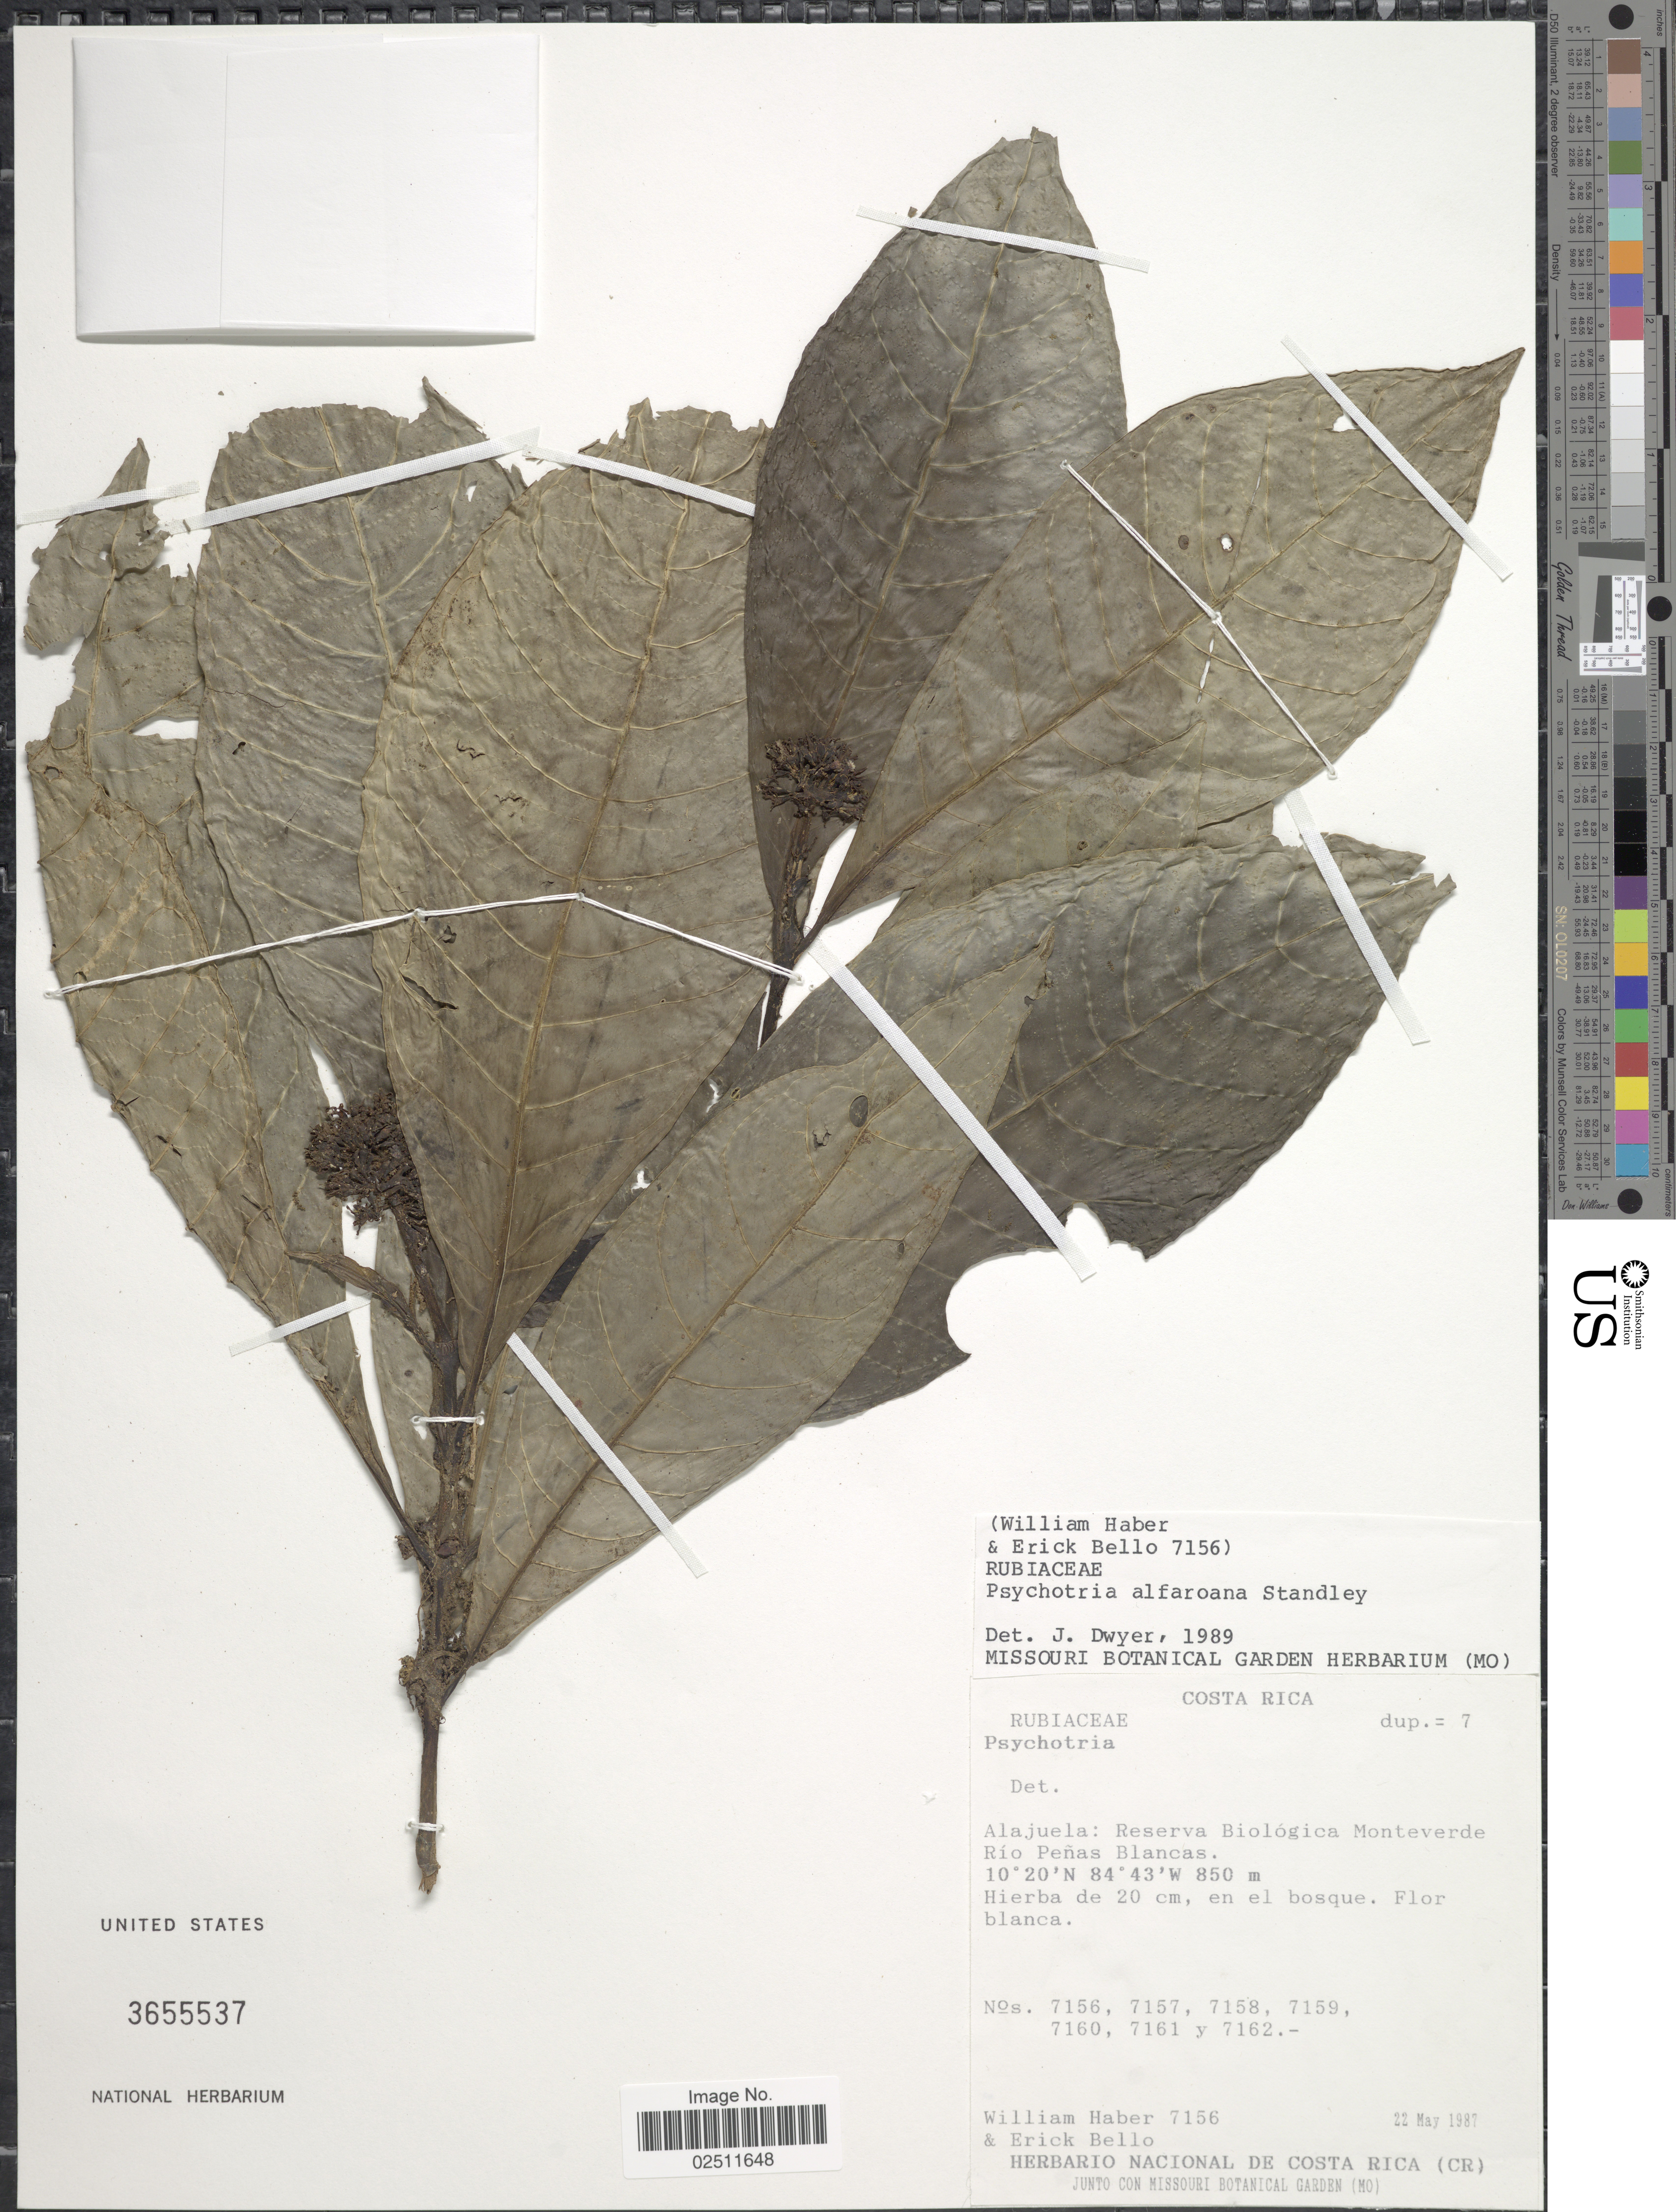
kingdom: Plantae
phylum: Tracheophyta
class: Magnoliopsida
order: Gentianales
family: Rubiaceae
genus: Psychotria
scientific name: Psychotria alfaroana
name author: Standl.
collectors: W. Haber & E. Bello C.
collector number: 7156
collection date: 1987-05-22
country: Costa Rica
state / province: Alajuela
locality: Reserva Biologica Monteverde Rio Penas Blancas.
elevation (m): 850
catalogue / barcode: US 3655537